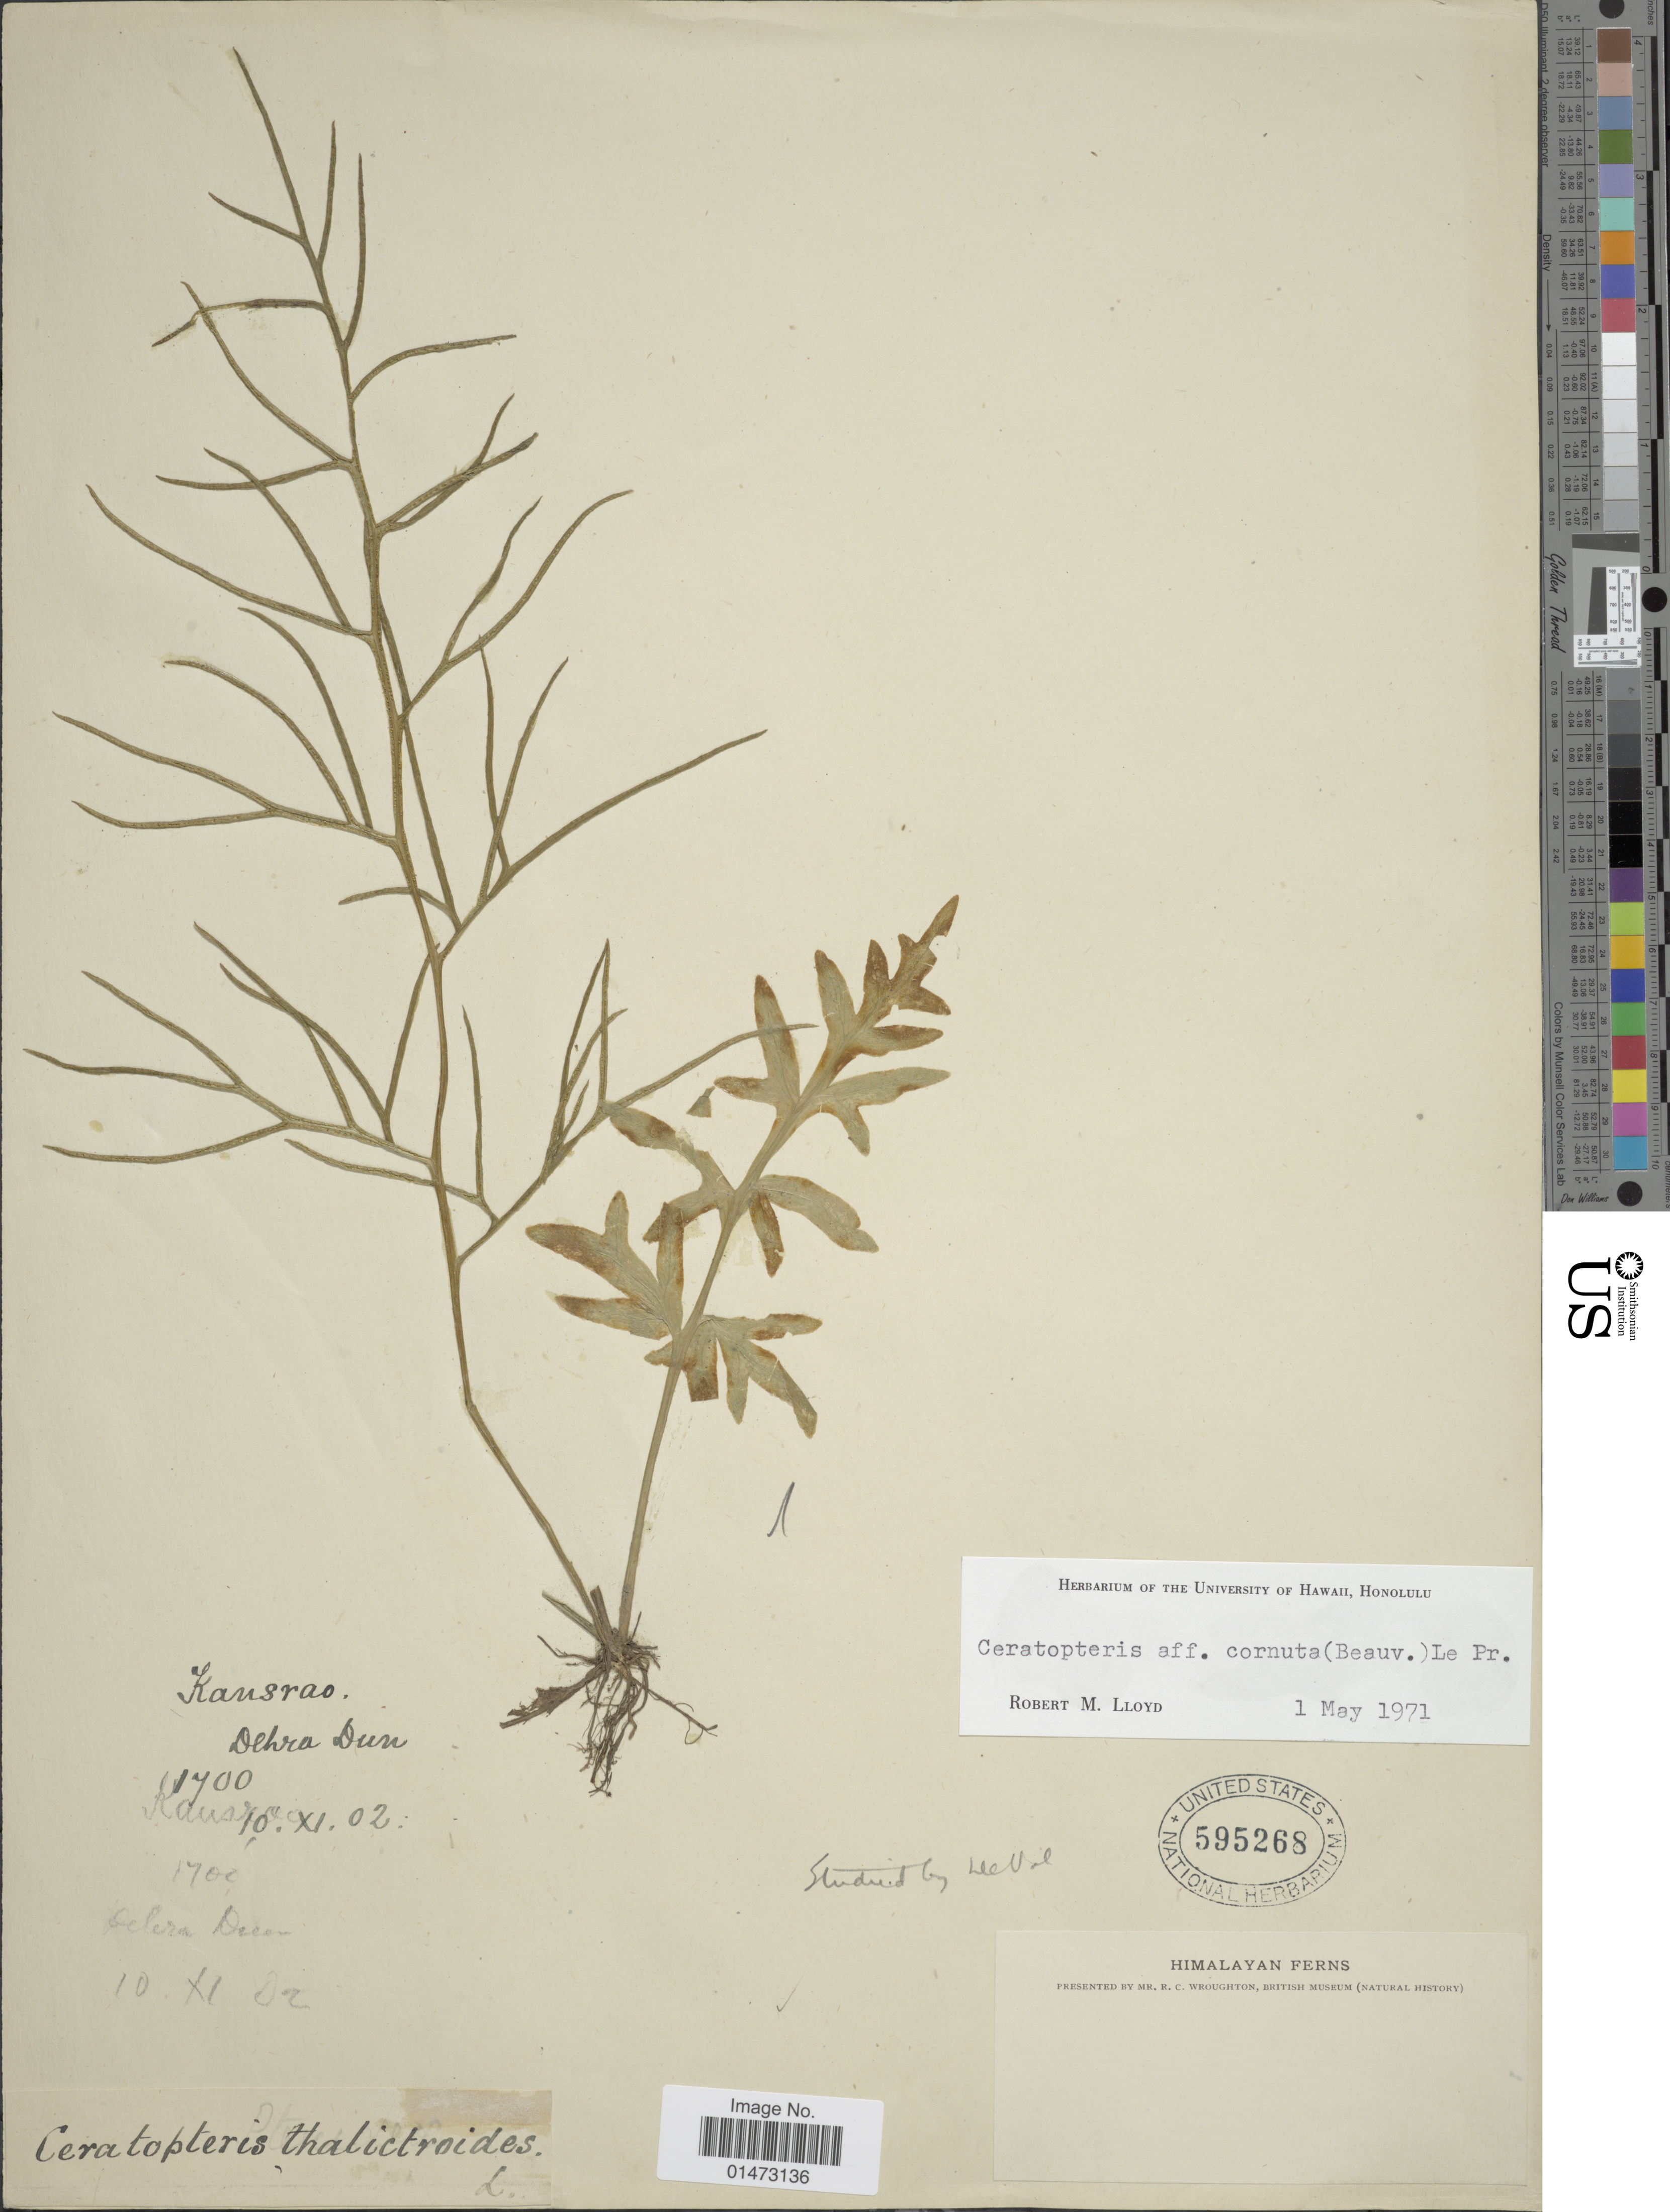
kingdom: Plantae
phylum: Tracheophyta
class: Polypodiopsida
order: Polypodiales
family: Pteridaceae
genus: Ceratopteris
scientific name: Ceratopteris cornuta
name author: (P. Beauv.) Le Prieur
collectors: R. Wroughton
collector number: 1700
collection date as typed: Transcribed d/m/y: 10/11/2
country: India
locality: Himalayan Ferns. Kansrao Dehra Dun. [interpreted]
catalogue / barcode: US 595268